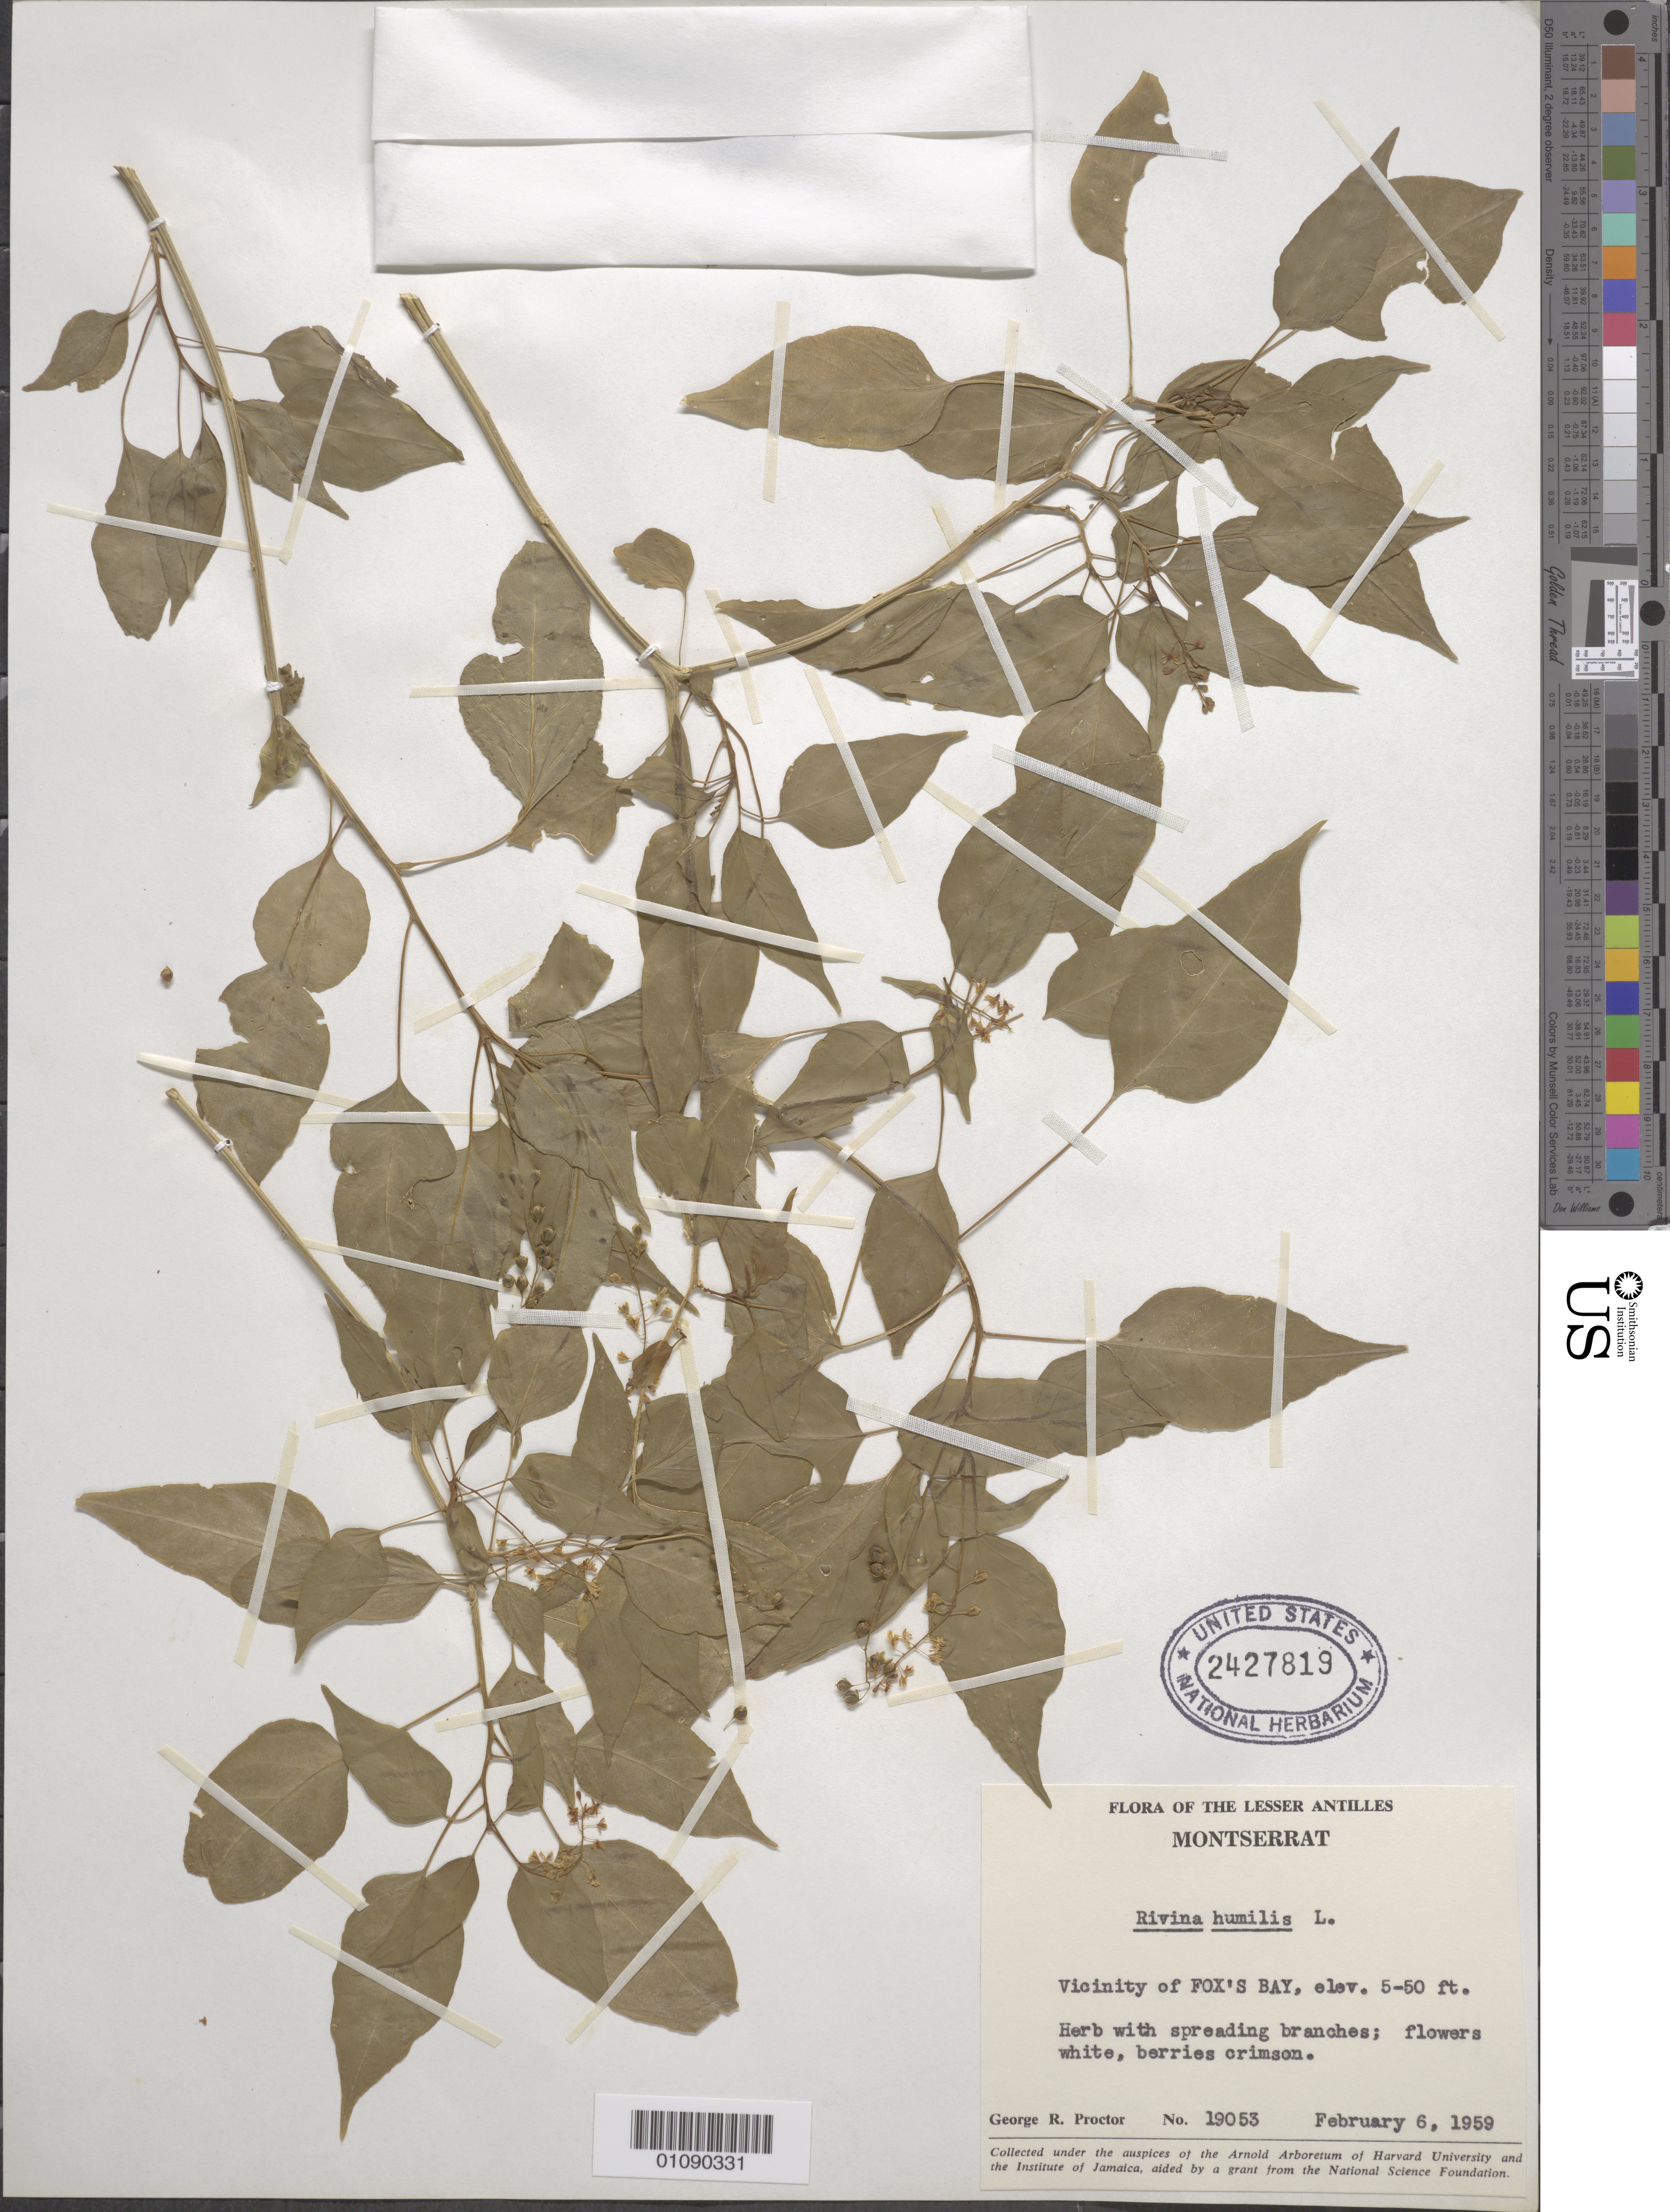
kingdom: Plantae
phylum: Tracheophyta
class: Magnoliopsida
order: Caryophyllales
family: Phytolaccaceae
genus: Rivina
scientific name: Rivina humilis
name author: L.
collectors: G. R. Proctor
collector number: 19053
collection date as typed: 06 Feb 1959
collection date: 1959-02-06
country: Montserrat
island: Montserrat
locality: Vicinity of Fox's Bay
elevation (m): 2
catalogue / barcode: US 2427819